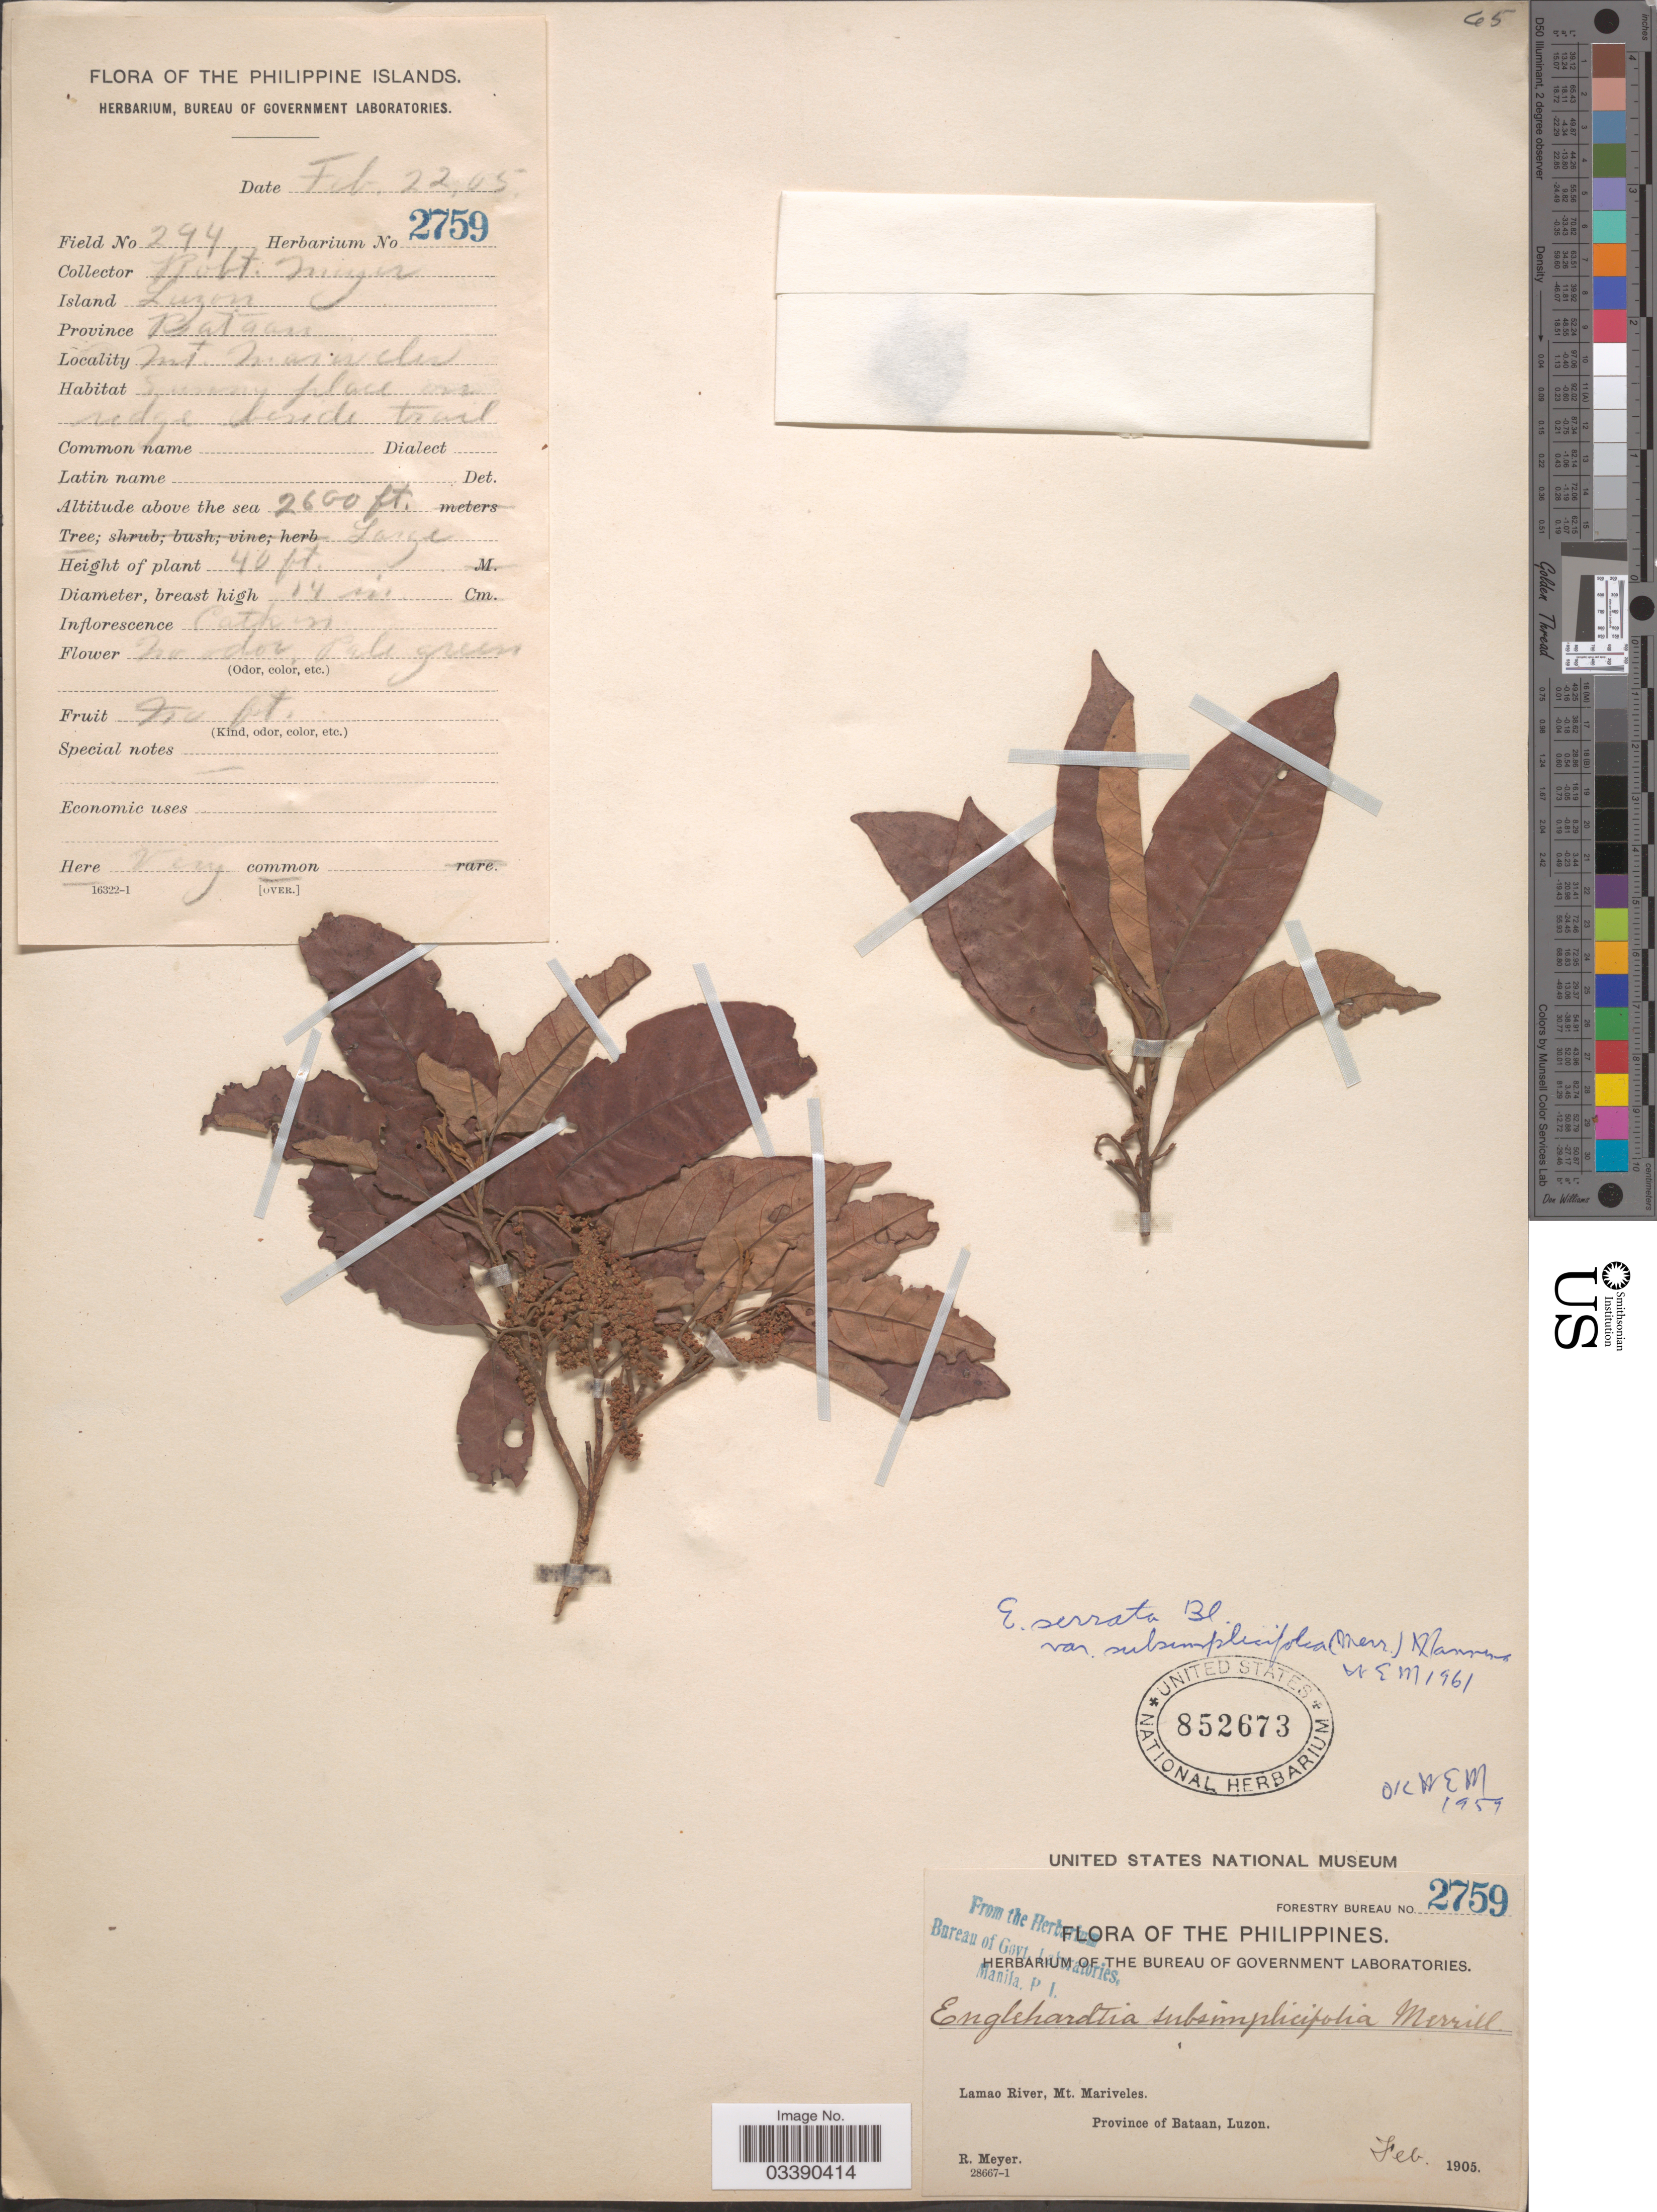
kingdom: Plantae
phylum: Tracheophyta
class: Magnoliopsida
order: Fagales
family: Juglandaceae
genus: Engelhardia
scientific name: Engelhardia serrata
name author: Blume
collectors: R. Meyer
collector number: Forestry Bureau 2759/294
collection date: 1905-02-22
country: Philippines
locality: Lamao River, Mt. Mariveles. Province of Bataan, Luzon. Sunny place on ridge beside trail.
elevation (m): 792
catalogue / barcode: US 852673